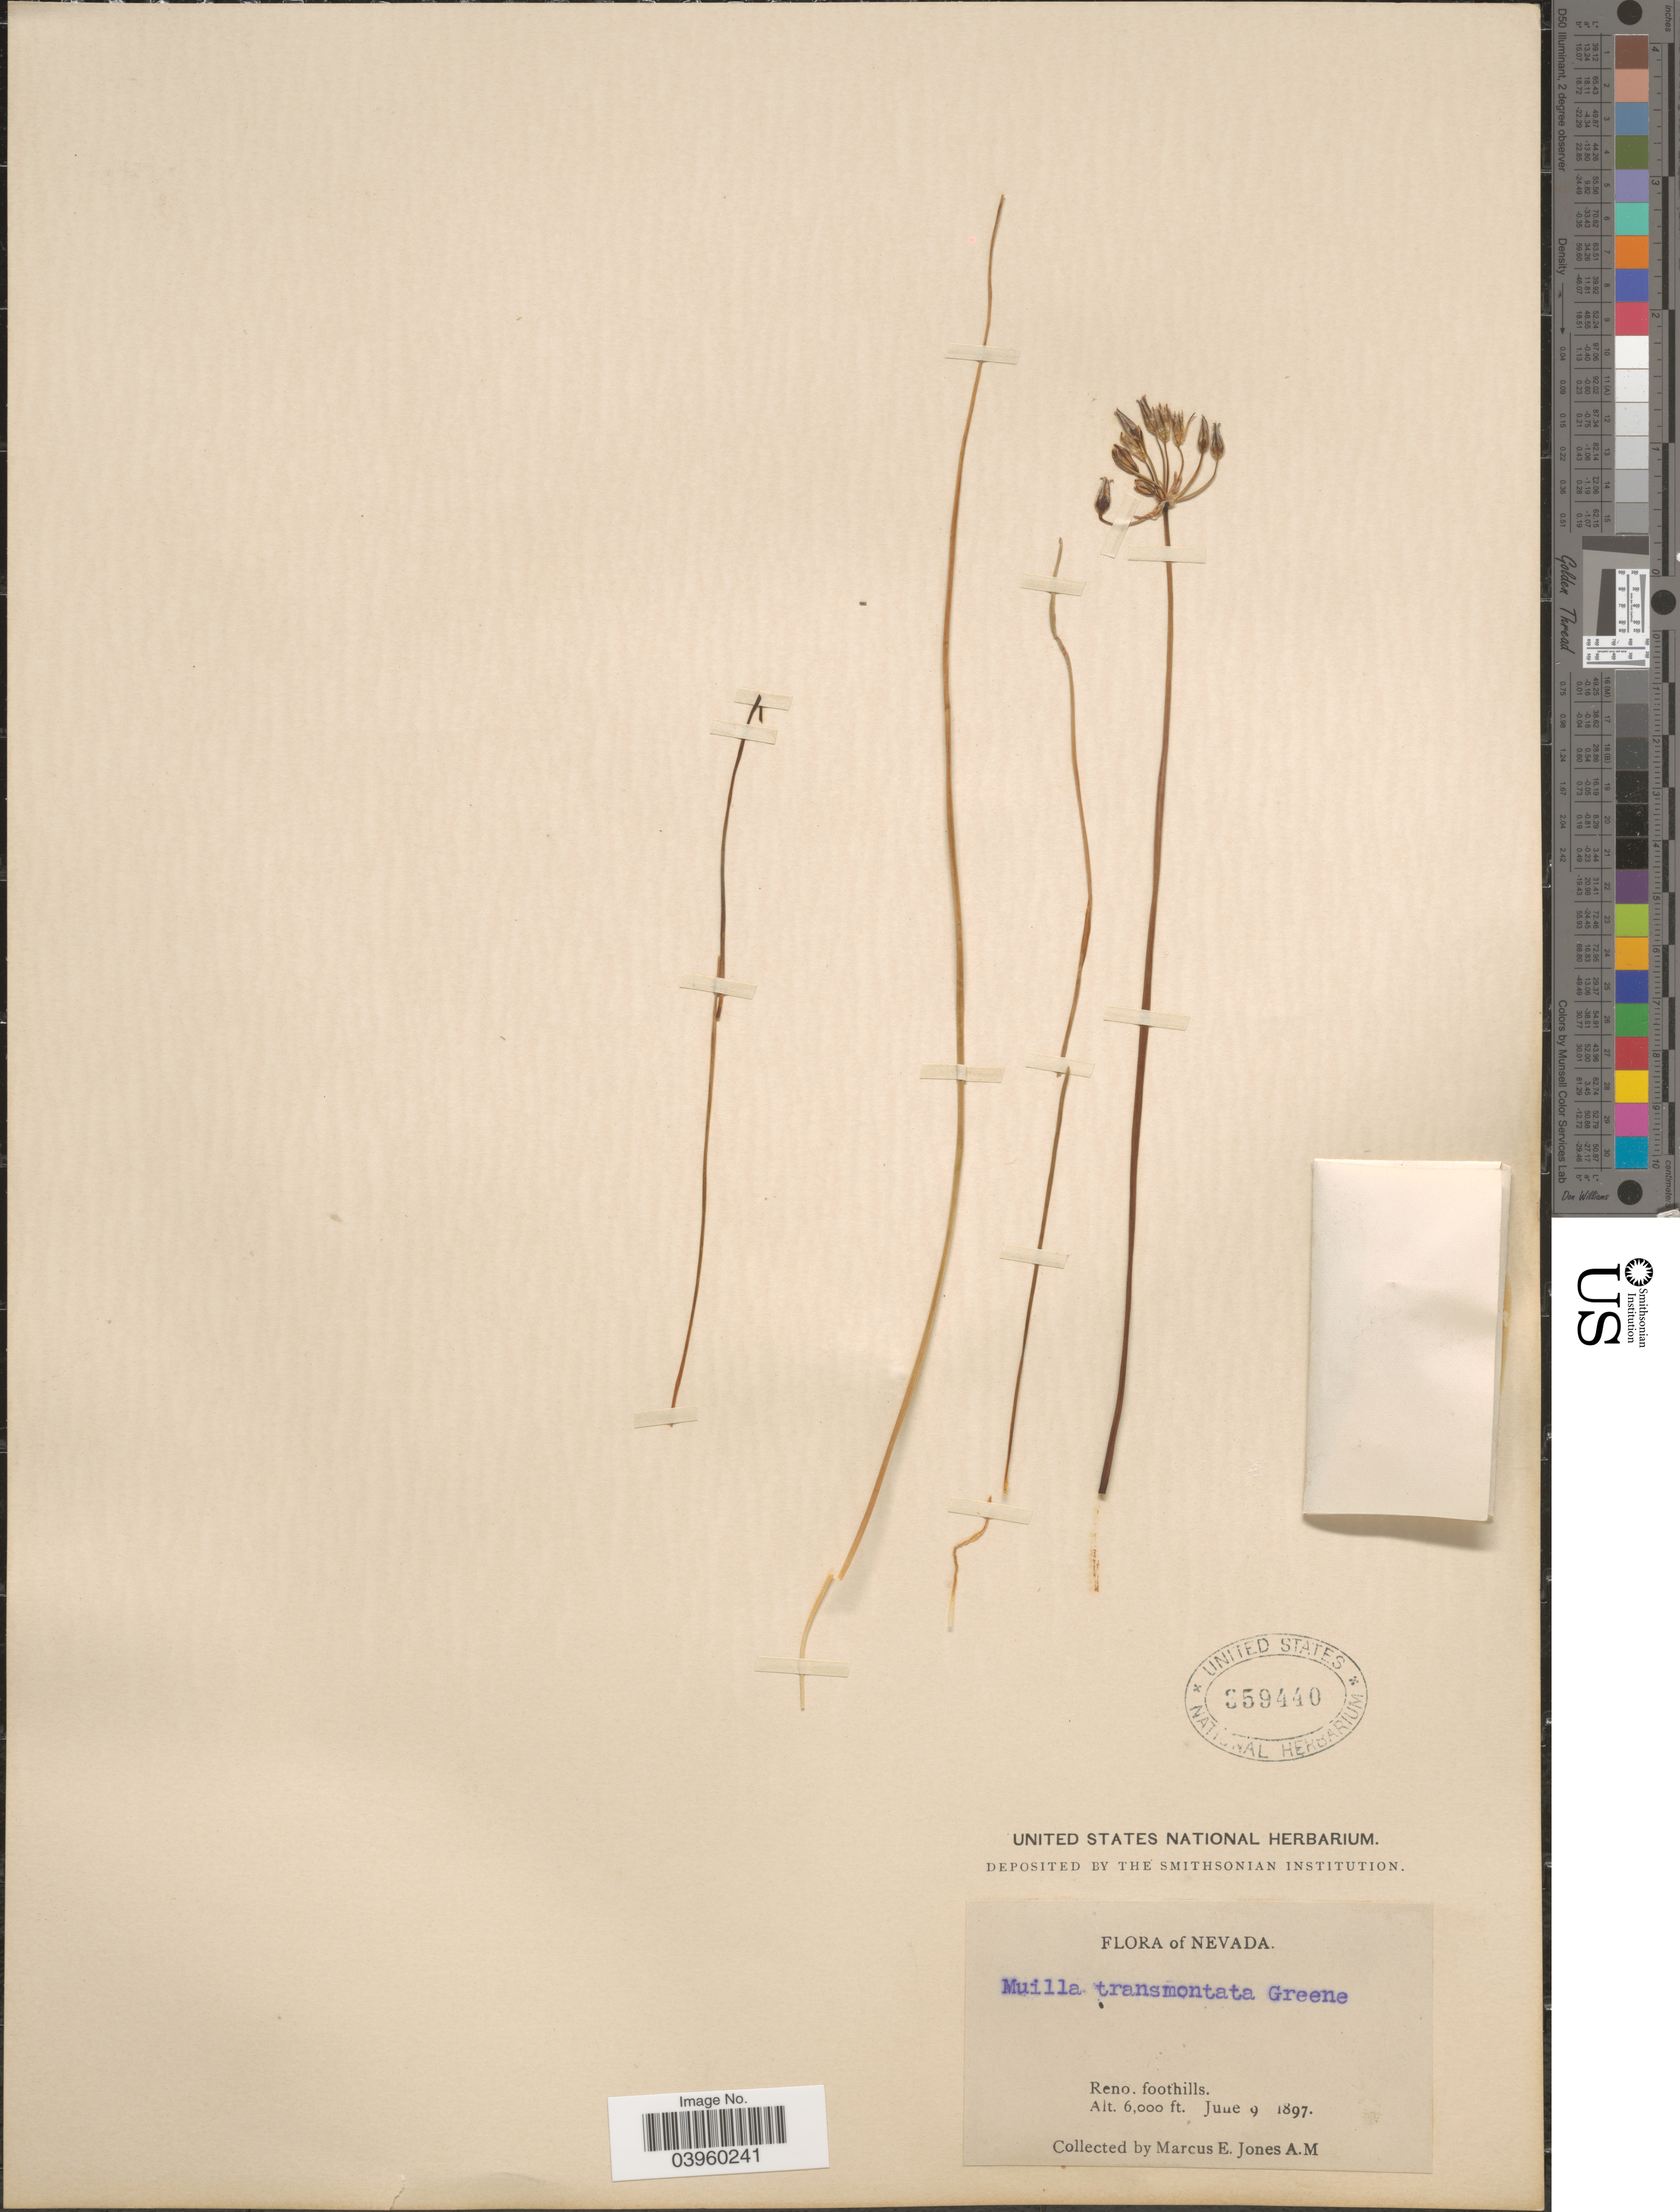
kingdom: Plantae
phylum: Tracheophyta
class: Liliopsida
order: Asparagales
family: Asparagaceae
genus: Muilla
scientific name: Muilla transmontana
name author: Greene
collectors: M. E. Jones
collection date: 1897-06-09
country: United States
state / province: Nevada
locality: Reno, foothills.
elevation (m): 1829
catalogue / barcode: US 359440